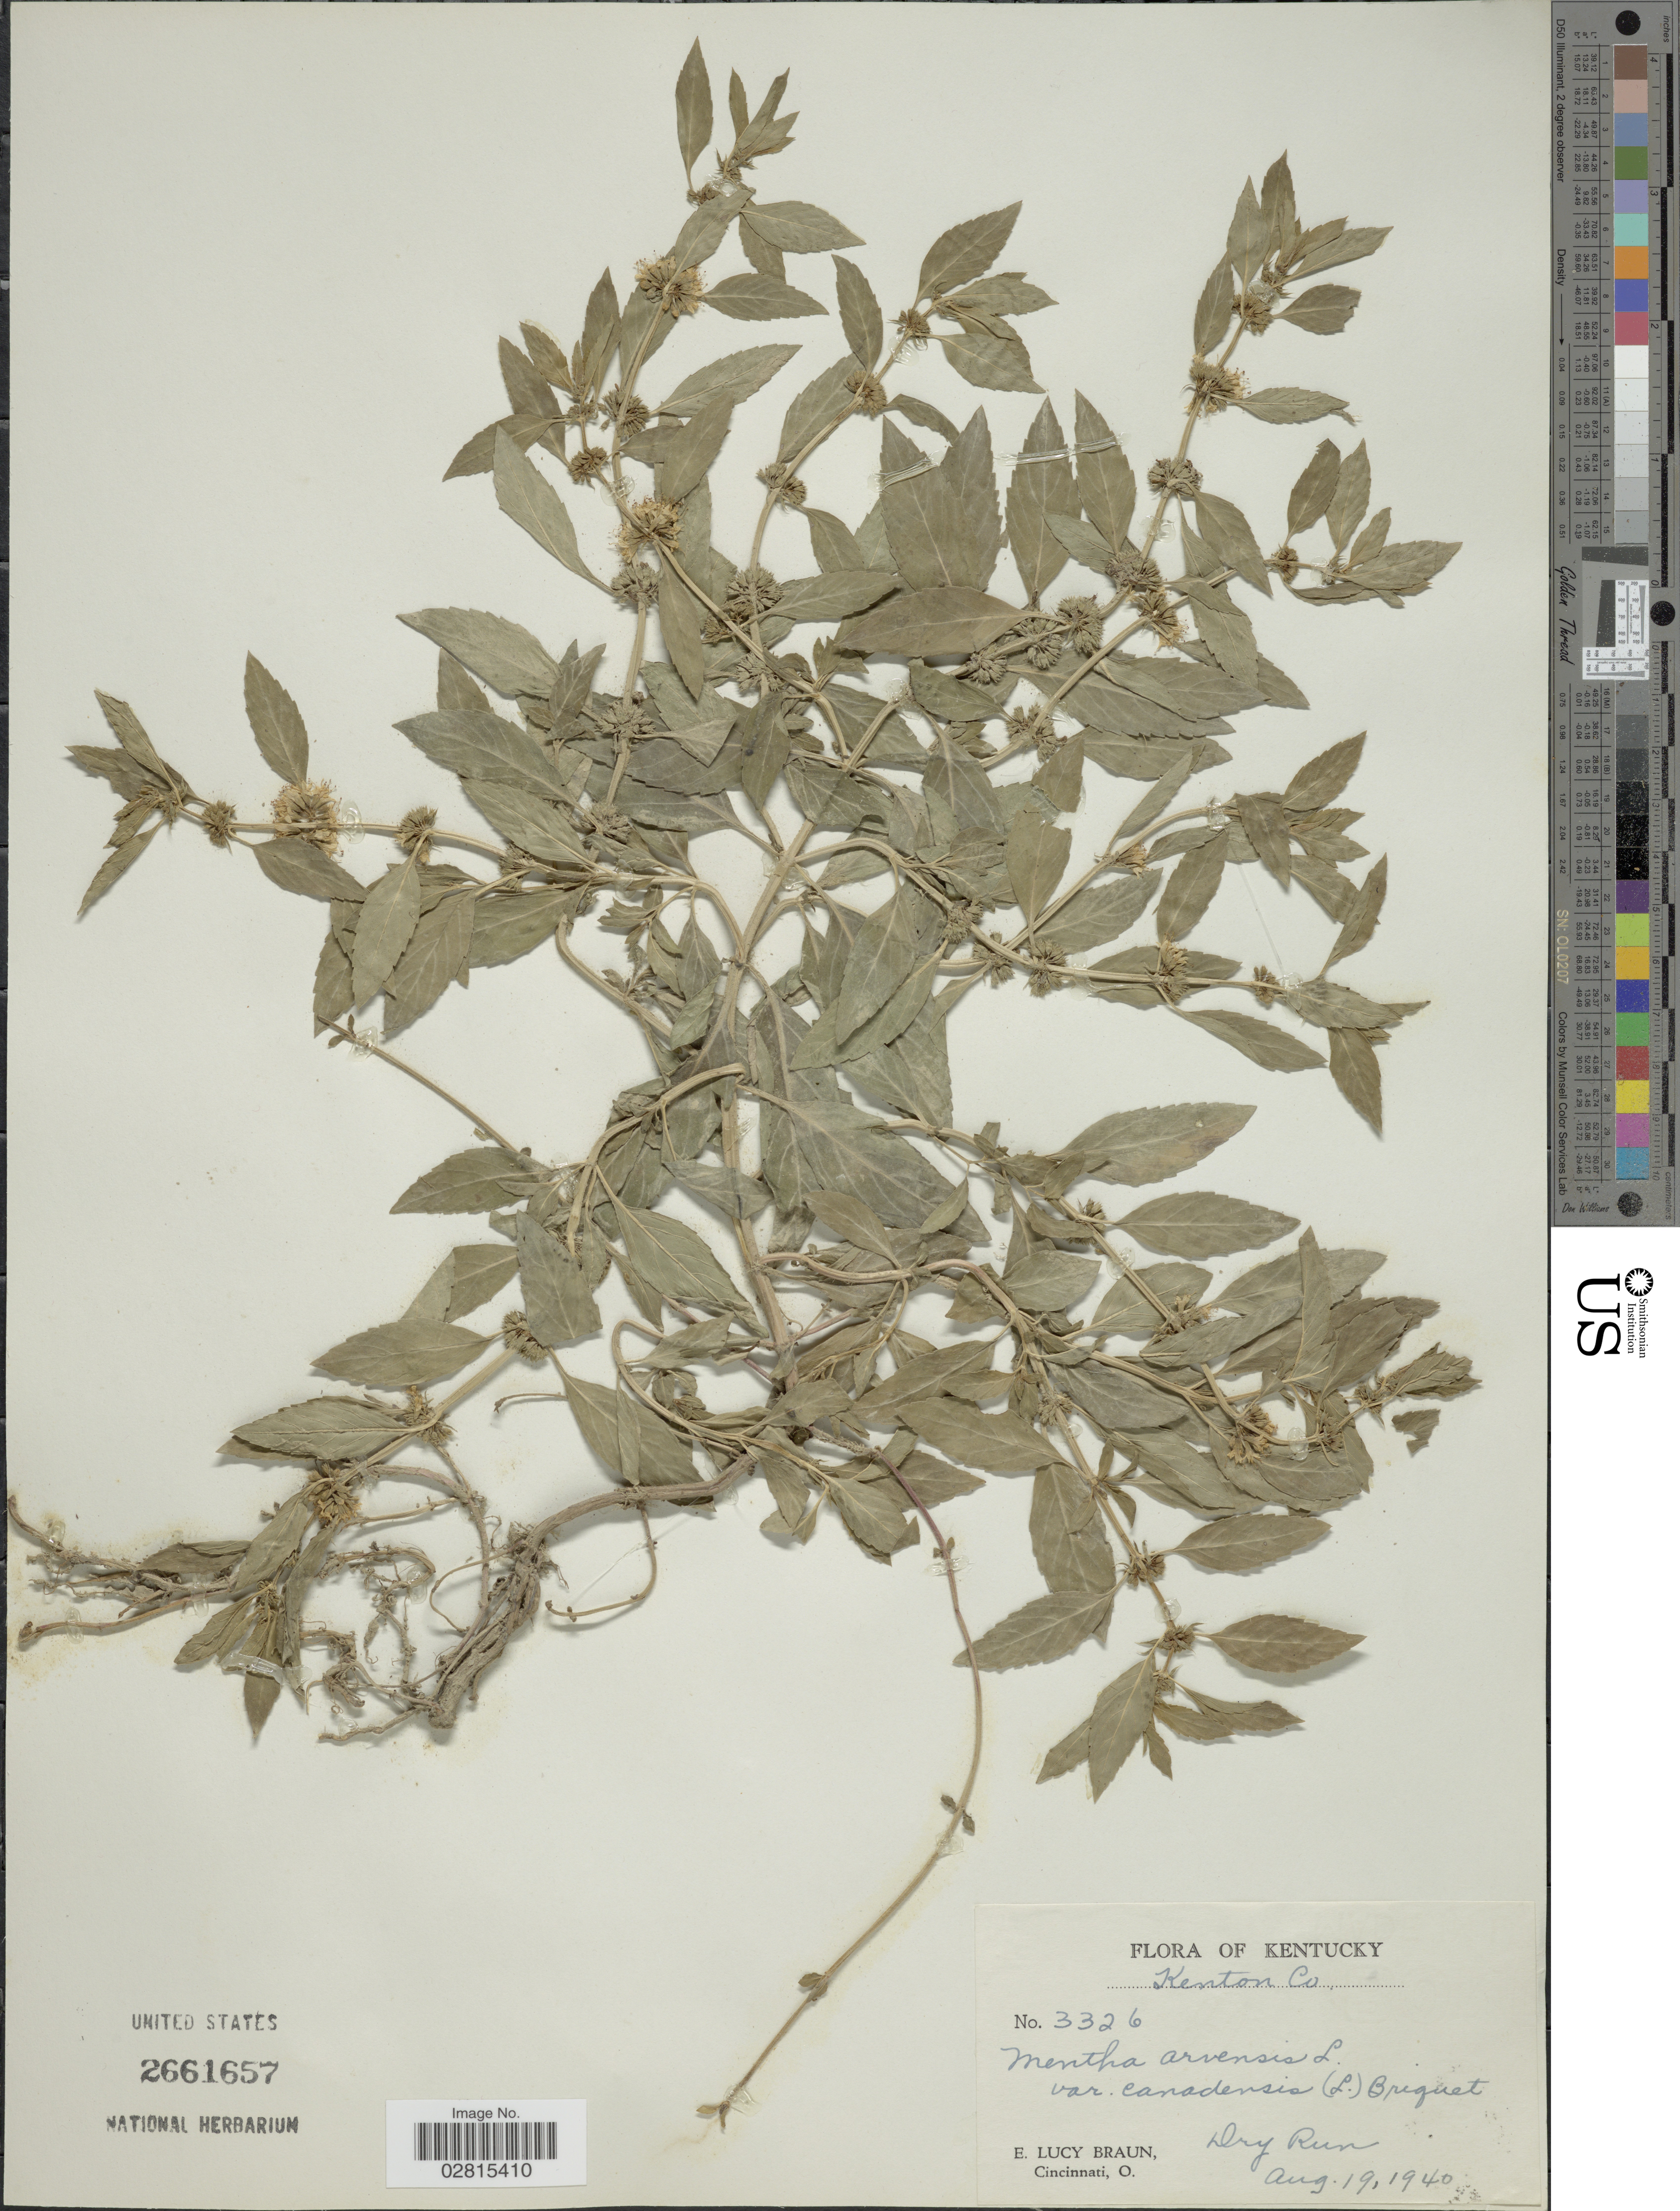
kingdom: Plantae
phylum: Tracheophyta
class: Magnoliopsida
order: Lamiales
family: Lamiaceae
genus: Mentha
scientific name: Mentha canadensis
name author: L.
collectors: E. L. Braun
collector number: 3326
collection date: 1940-08-19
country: United States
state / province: Kentucky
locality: Kenton Co. Dry Run.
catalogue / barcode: US 2661657